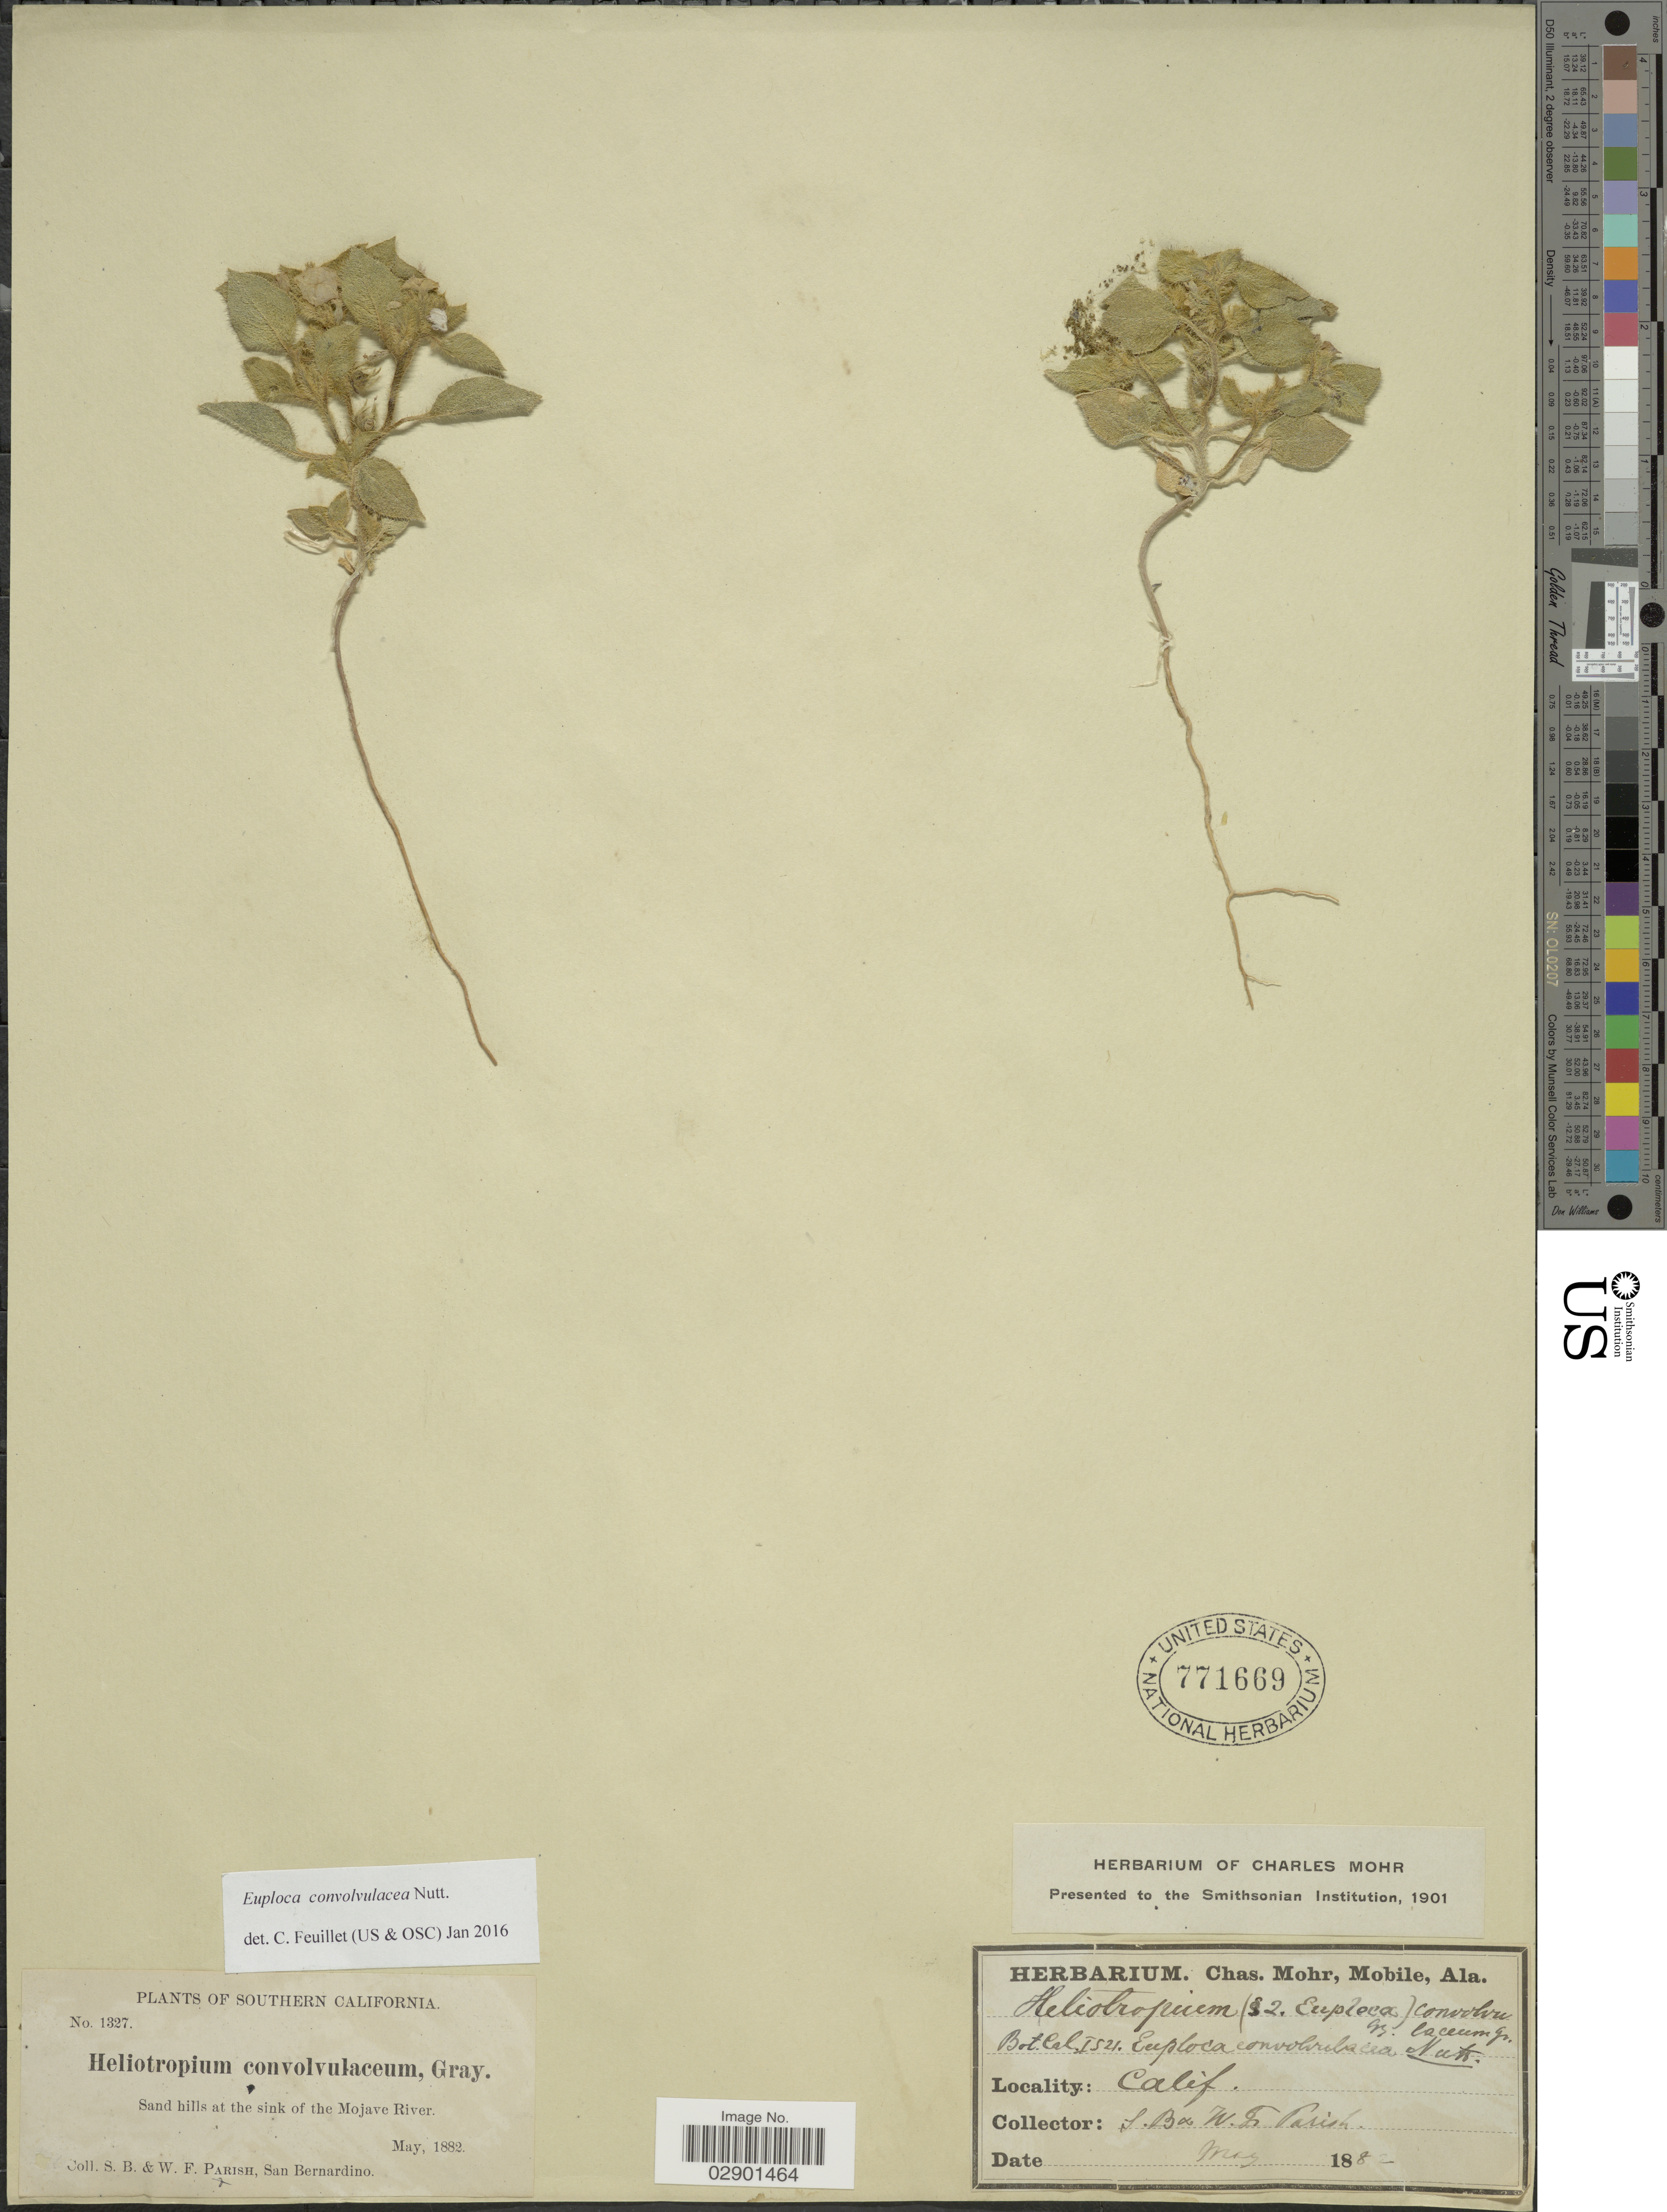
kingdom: Plantae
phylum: Tracheophyta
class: Magnoliopsida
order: Boraginales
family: Heliotropiaceae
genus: Euploca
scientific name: Euploca convolvulacea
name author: Nutt.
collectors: S. B. Parish & W. F. Parish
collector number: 1327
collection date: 1882-05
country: United States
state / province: California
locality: Southern California. Sand hills at the sink of the Mojave River.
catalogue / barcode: US 771669